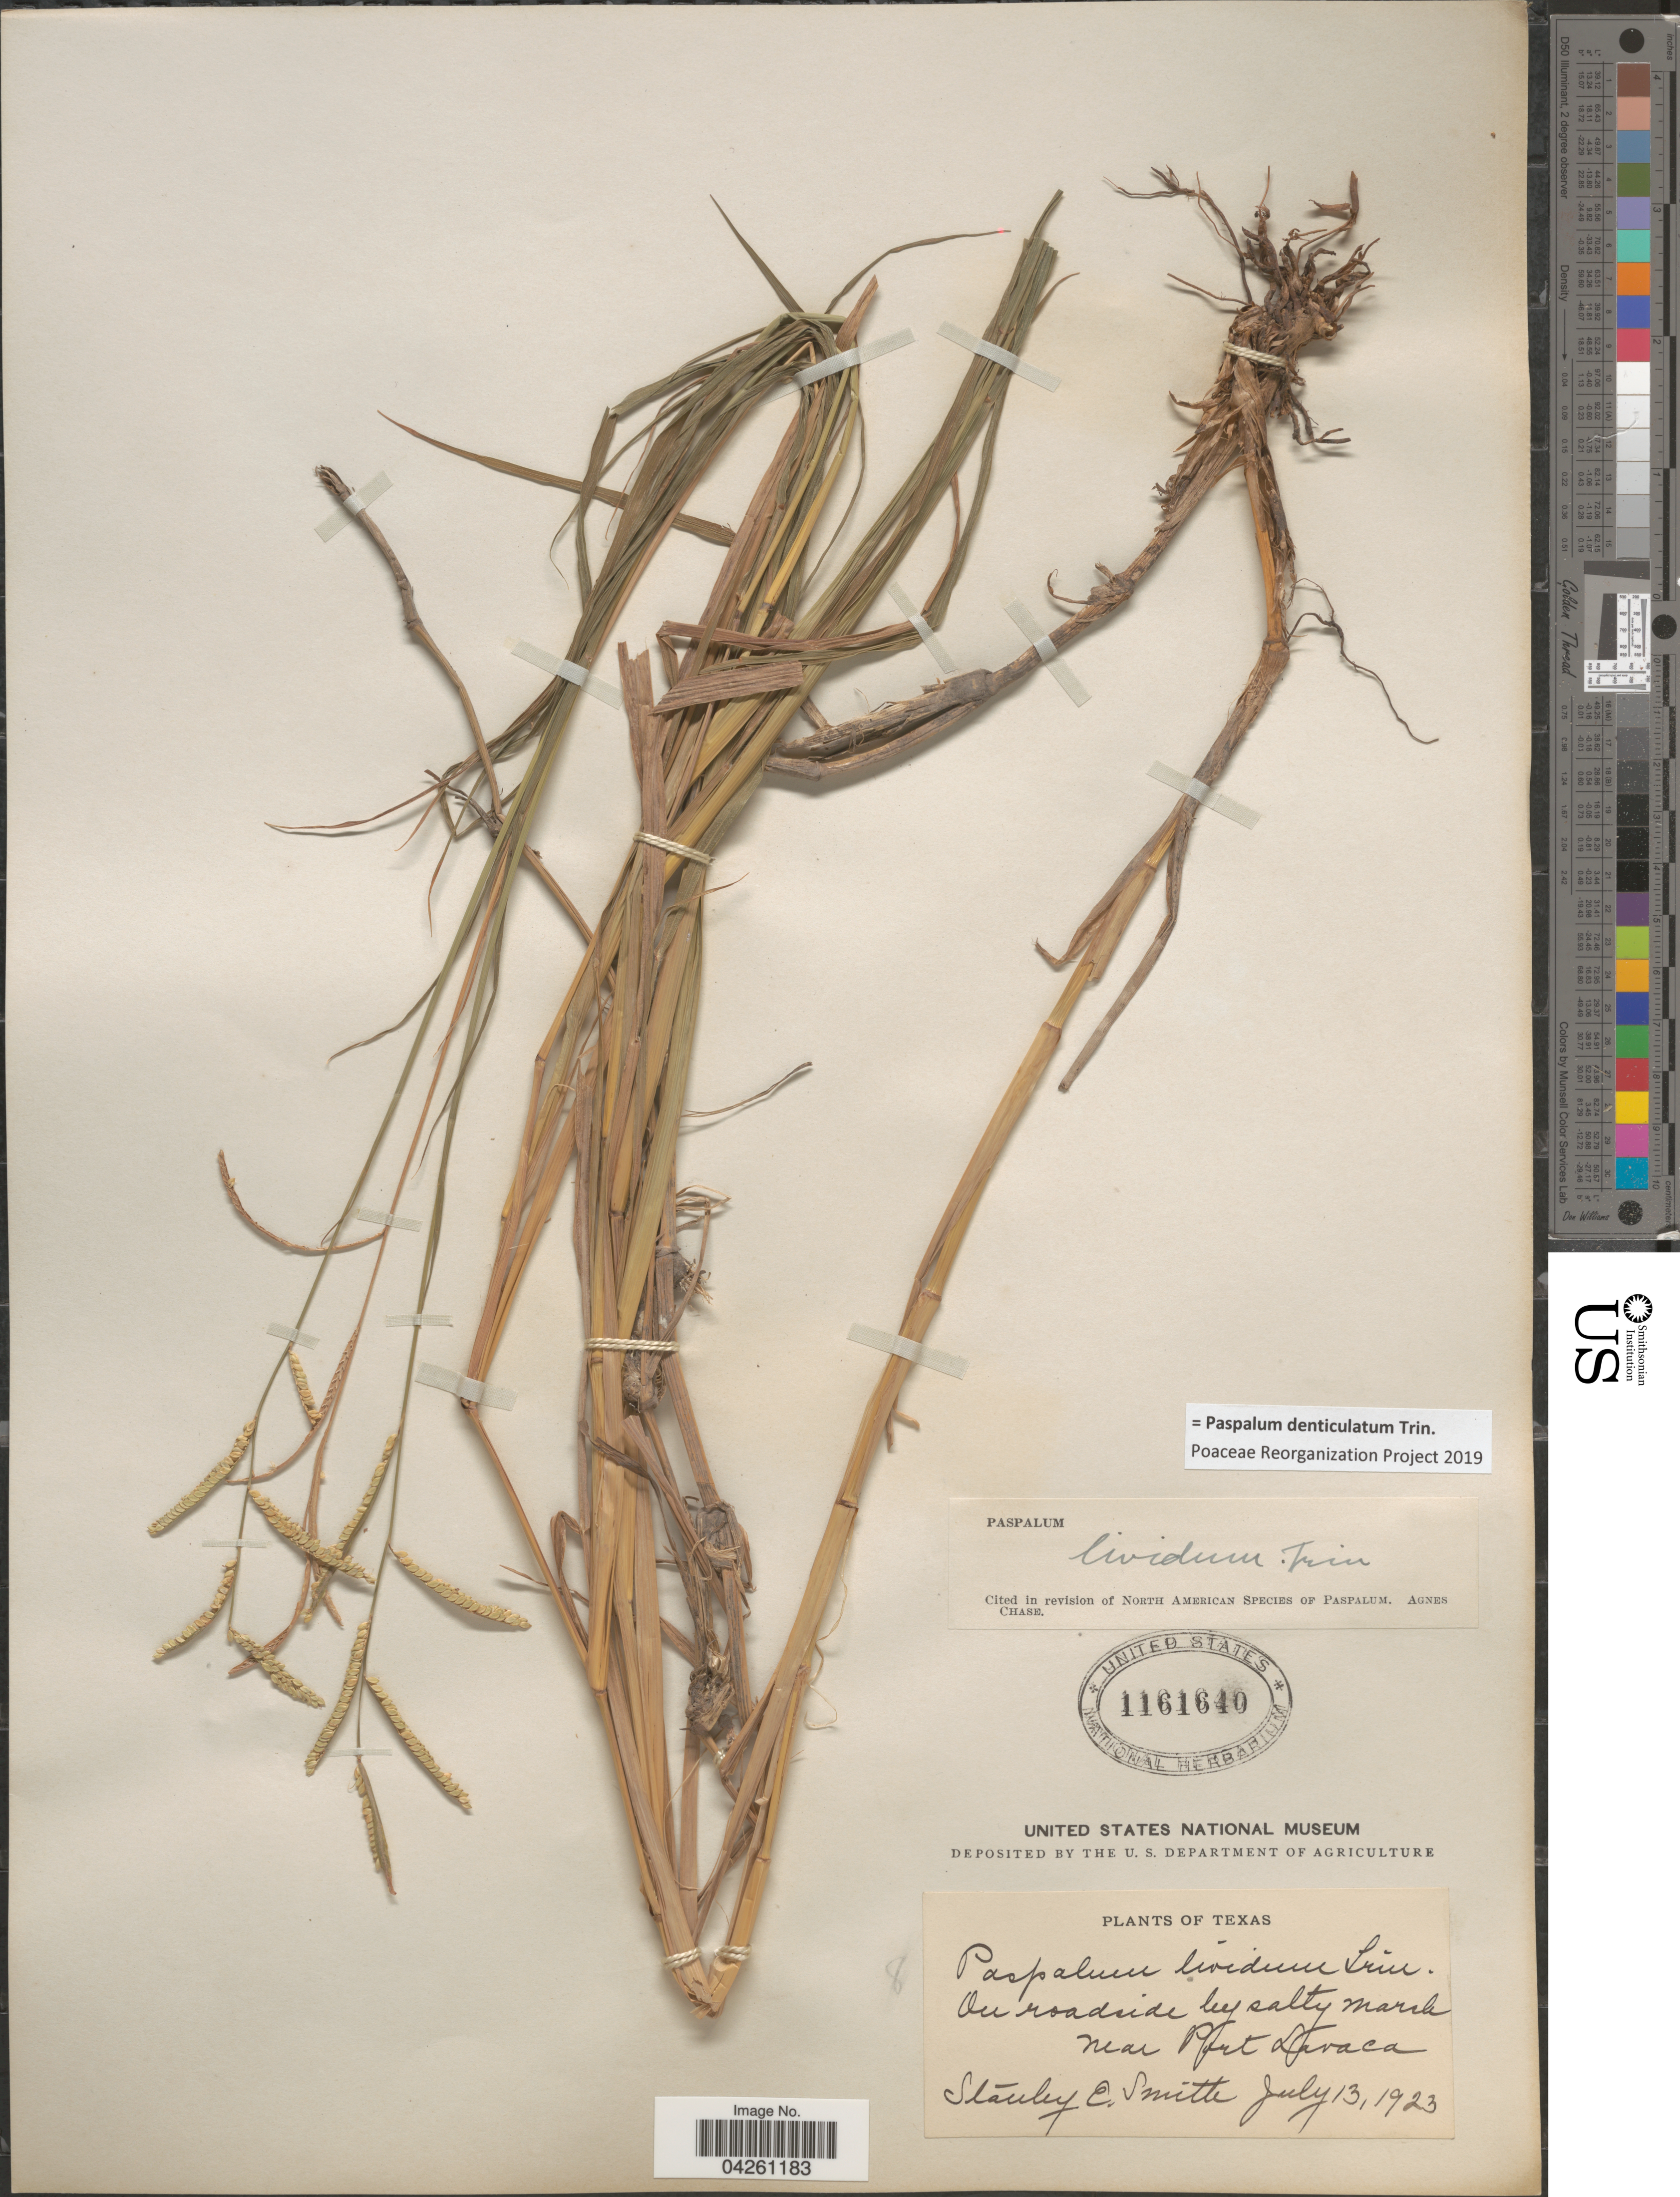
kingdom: Plantae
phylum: Tracheophyta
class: Liliopsida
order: Poales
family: Poaceae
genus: Paspalum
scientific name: Paspalum denticulatum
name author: Trin.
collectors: S. E. Smith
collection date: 1923-07-13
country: United States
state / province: Texas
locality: On roadside by salty marsh near Port Lavaca.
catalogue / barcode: US 1161640